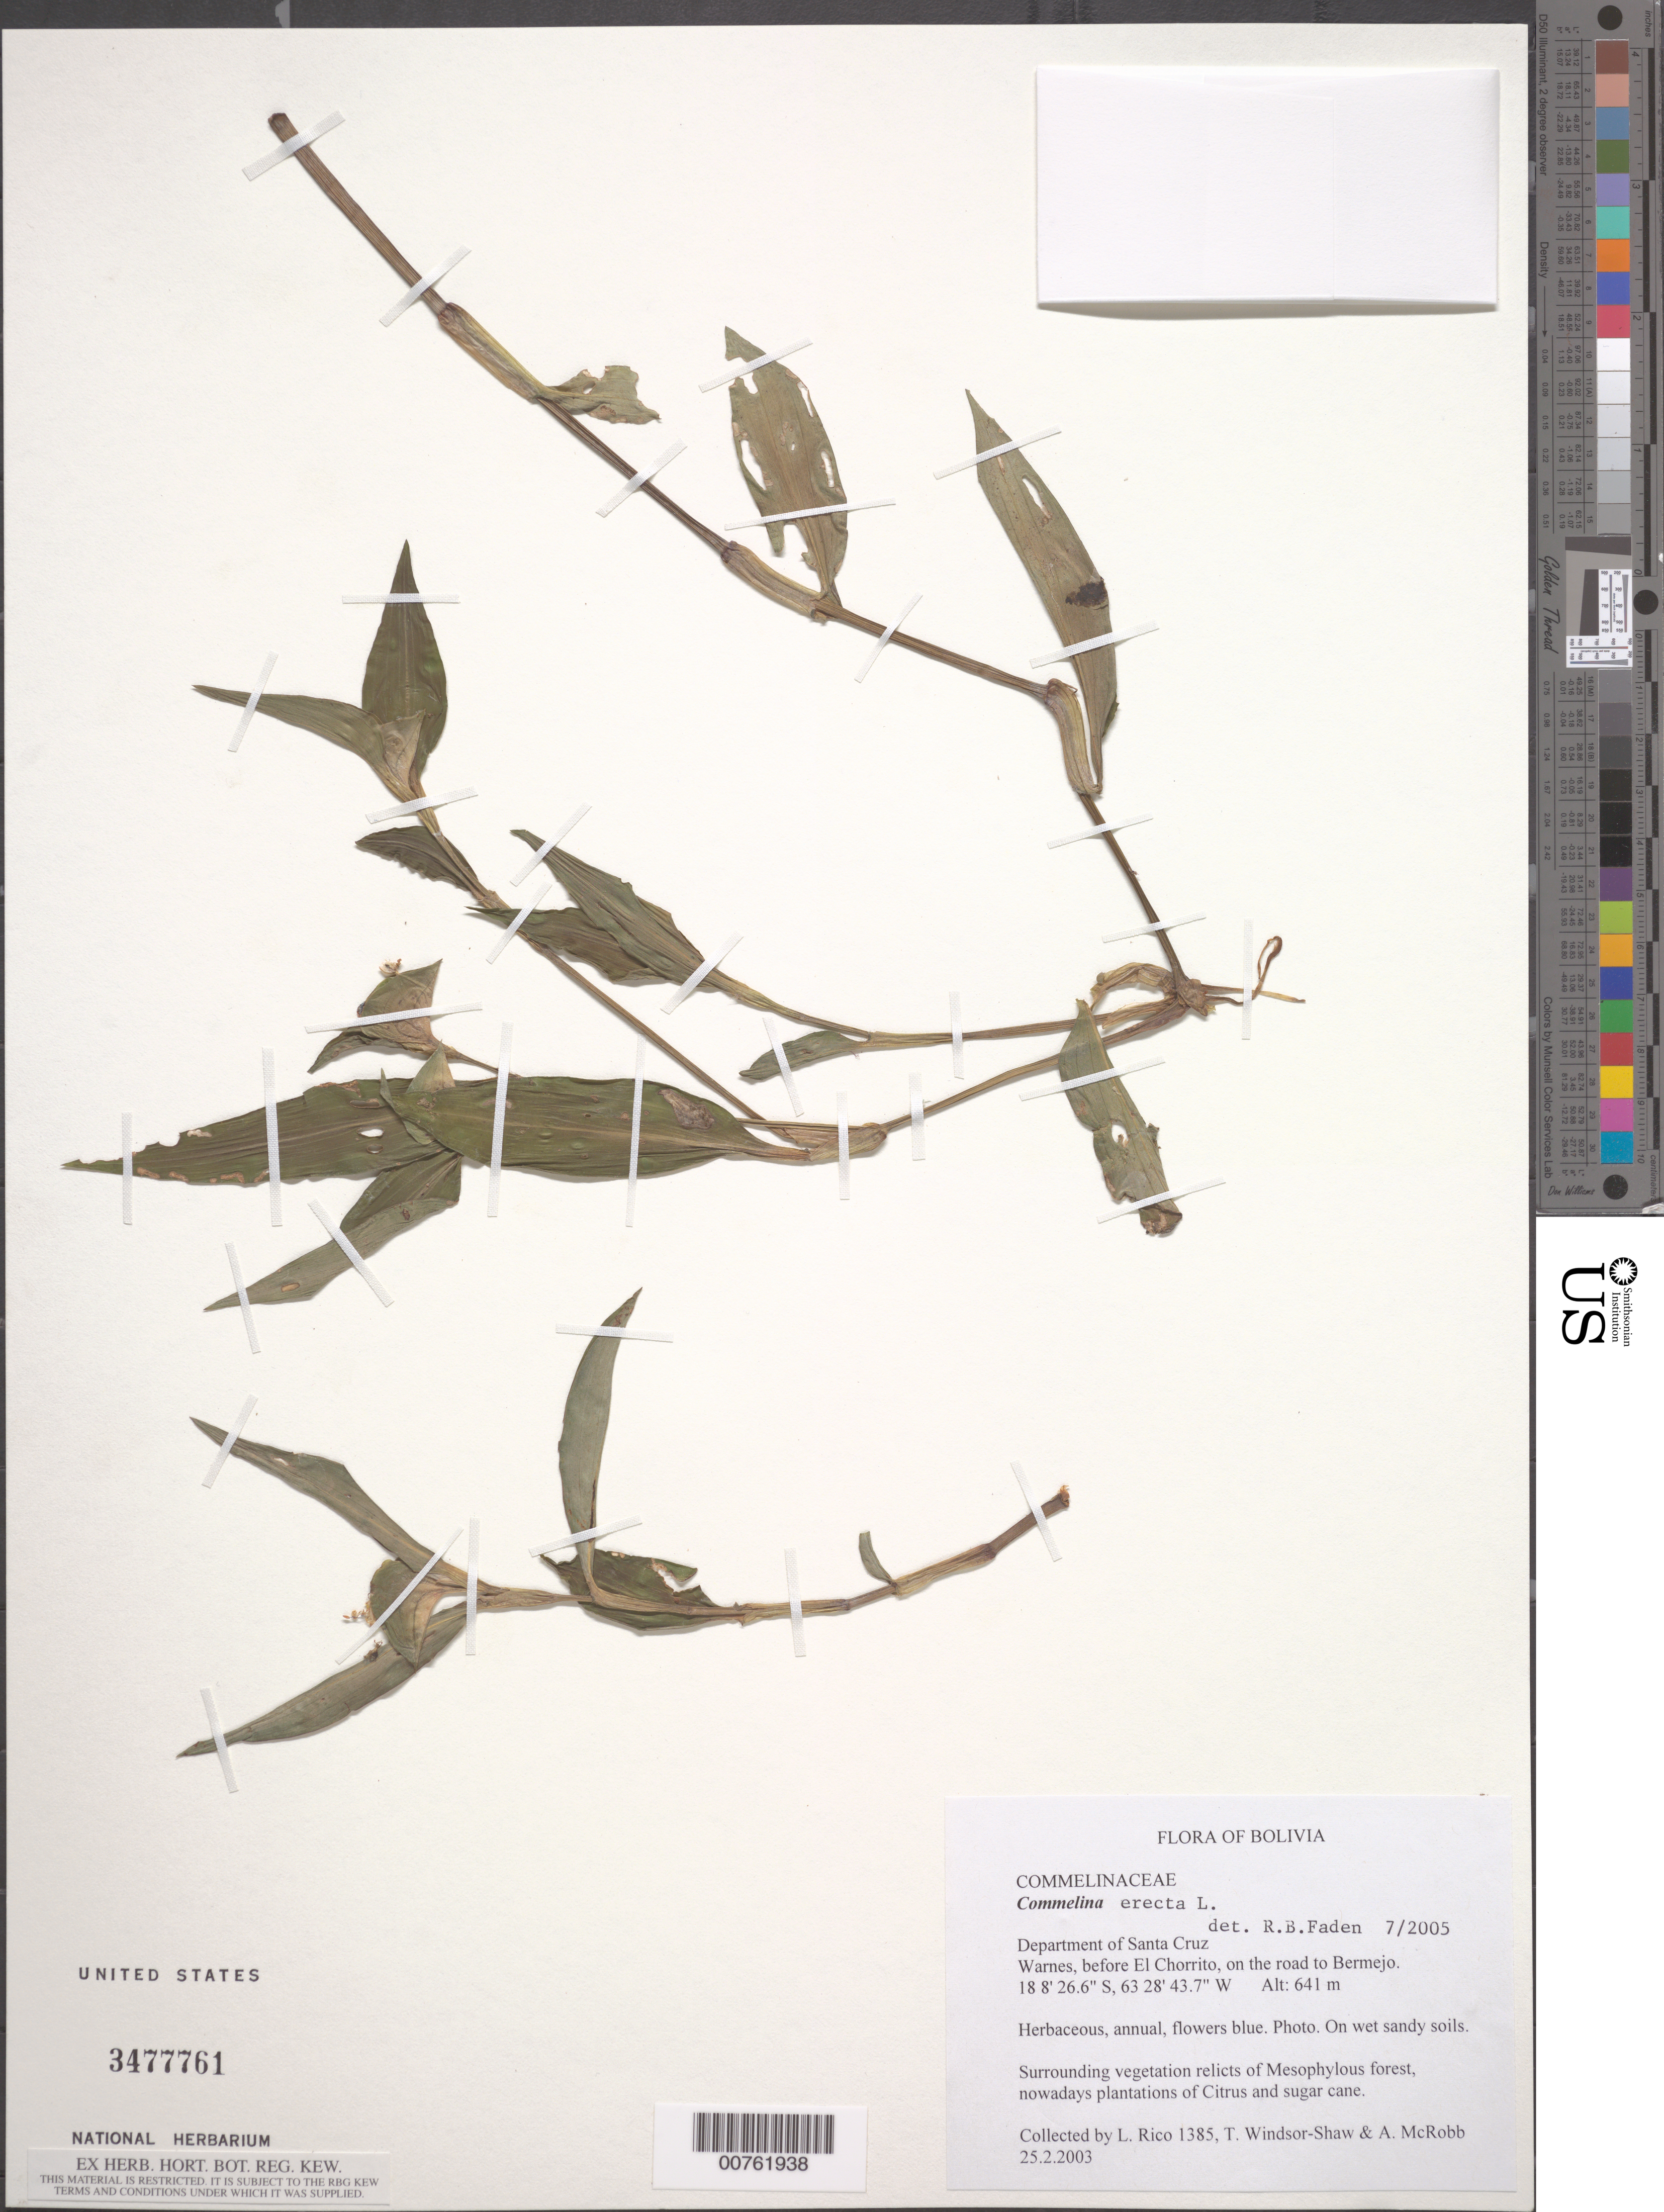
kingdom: Plantae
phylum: Tracheophyta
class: Liliopsida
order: Commelinales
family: Commelinaceae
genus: Commelina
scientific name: Commelina erecta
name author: L.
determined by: Faden, Robert B., (US), Smithsonian Institution - National Museum of Natural History (UNITED STATES)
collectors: M. Rico Arce et al.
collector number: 1385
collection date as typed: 25 Feb 2003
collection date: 2003-02-25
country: Bolivia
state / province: Santa Cruz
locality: Warnes, before El CHorrito, on the road to Bermejo.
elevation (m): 641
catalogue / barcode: US 3477761